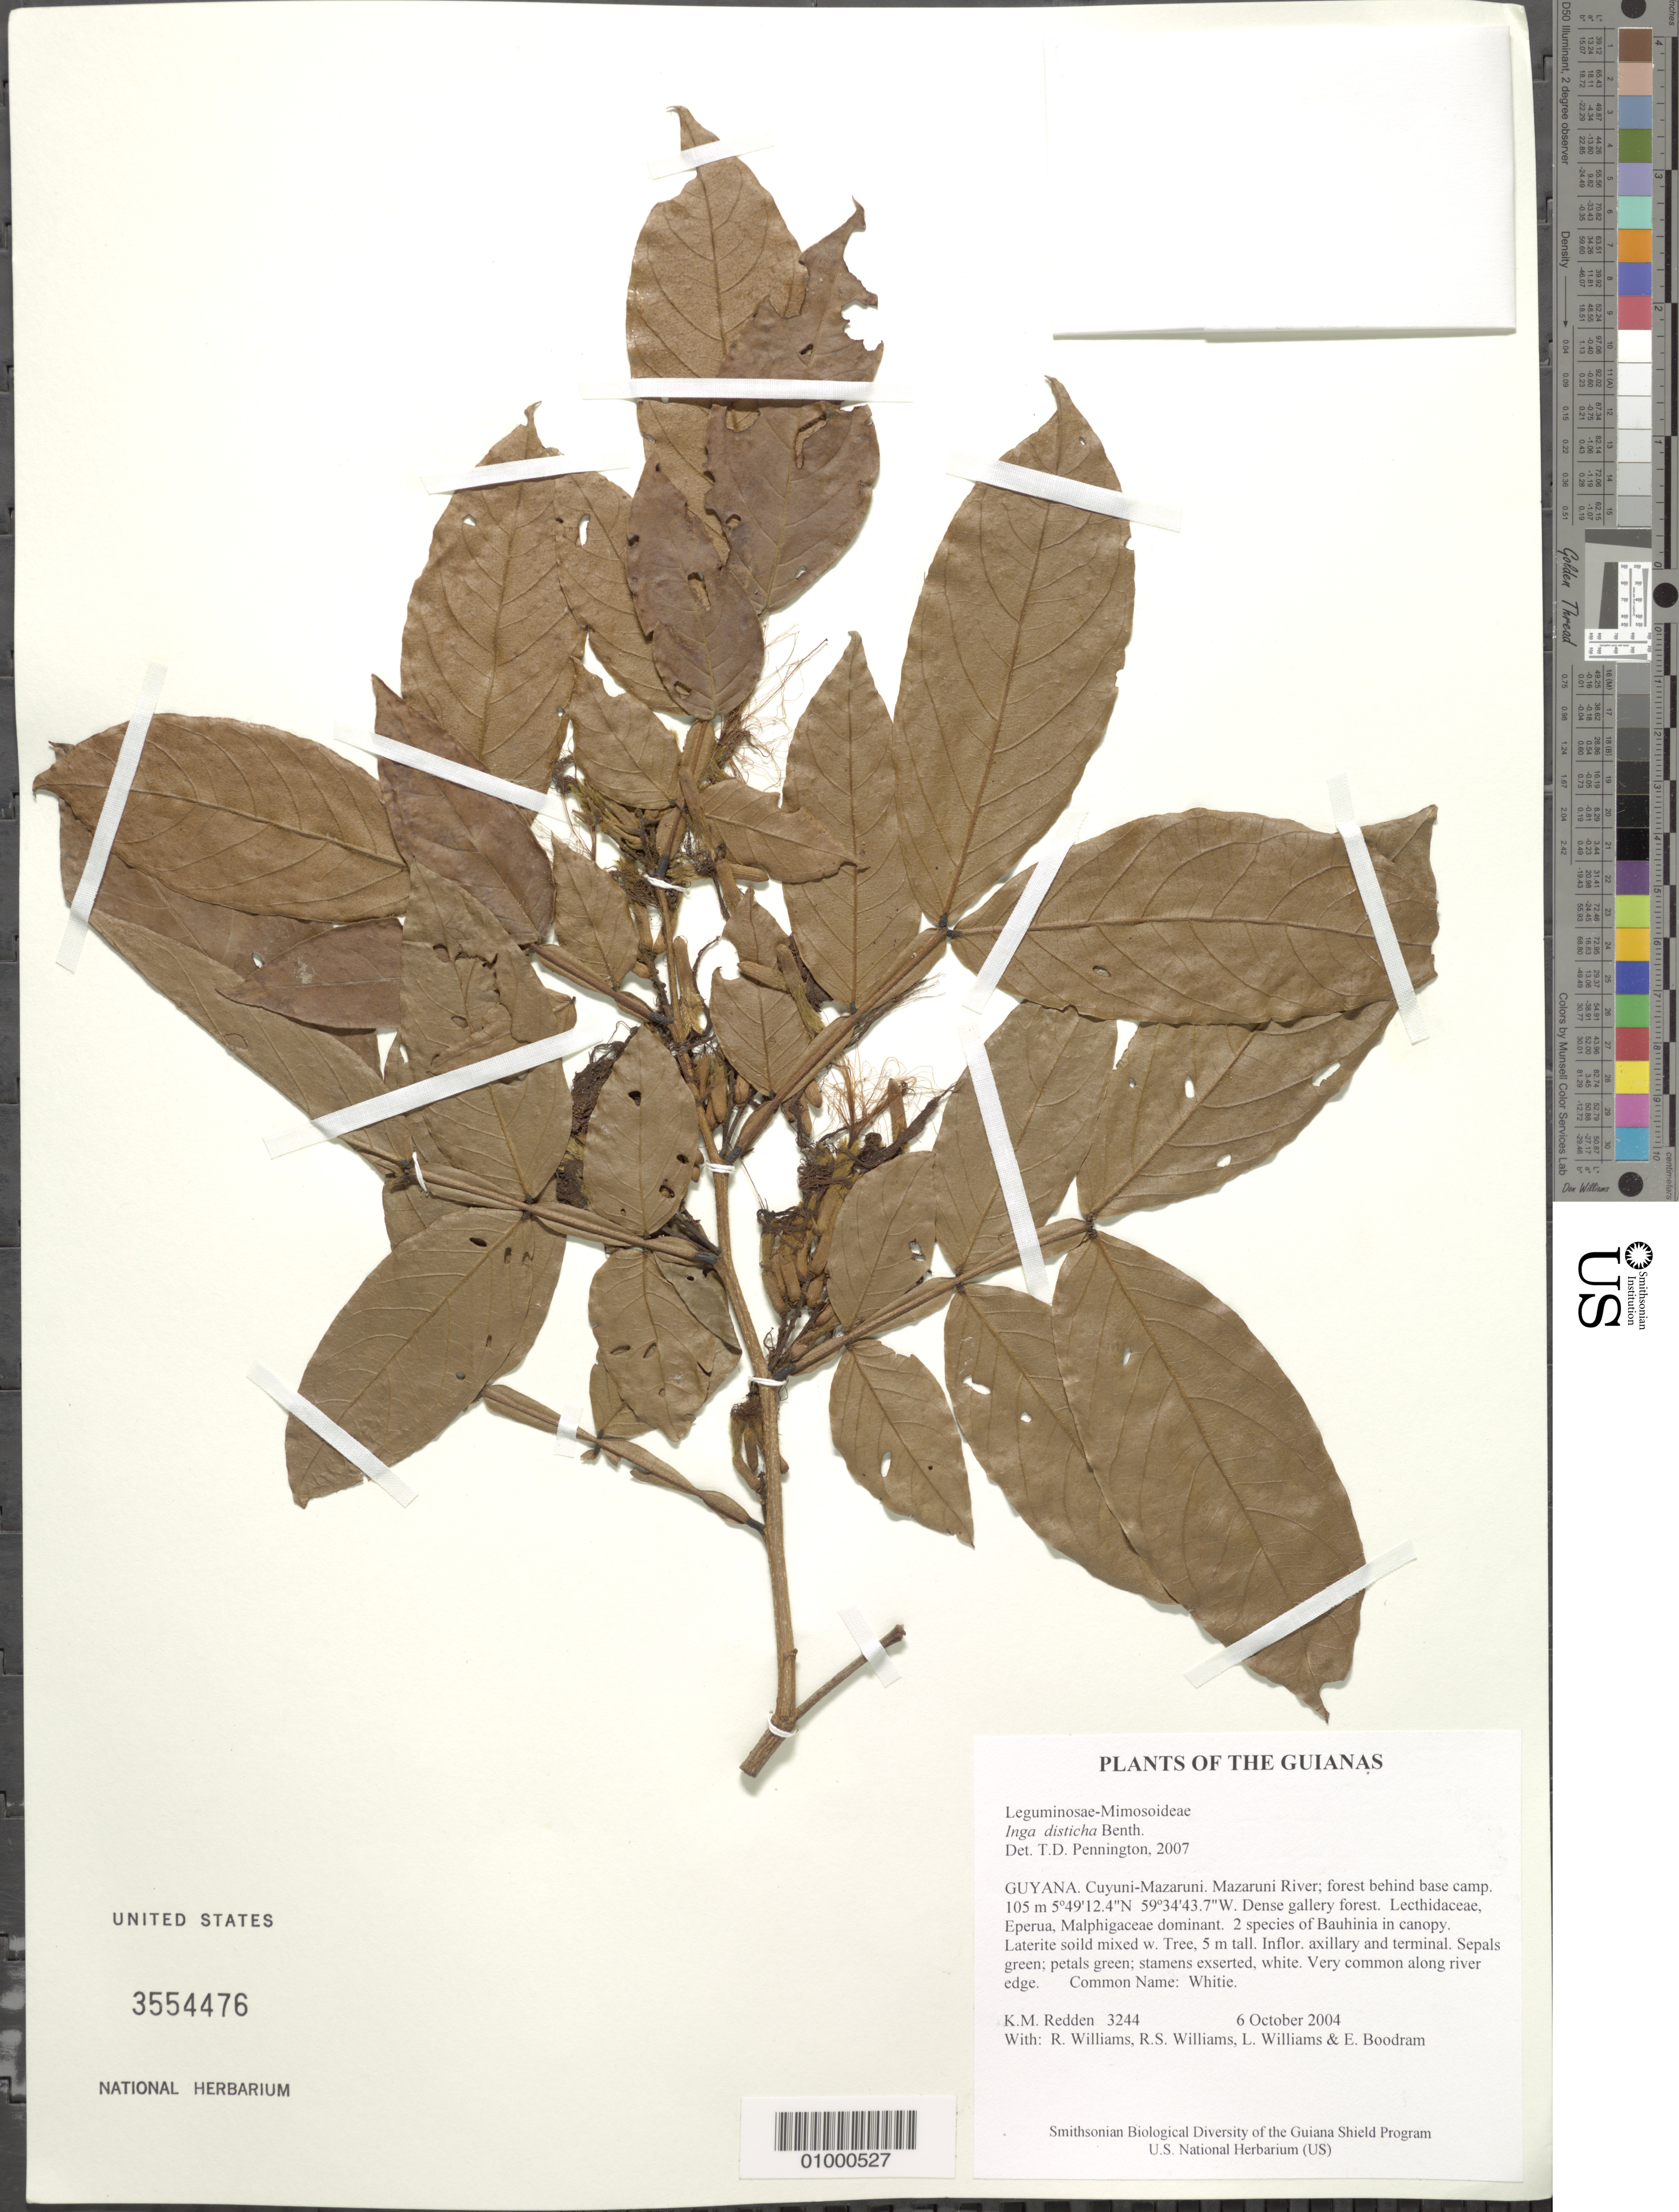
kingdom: Plantae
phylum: Tracheophyta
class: Magnoliopsida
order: Fabales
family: Fabaceae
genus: Inga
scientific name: Inga disticha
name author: Benth.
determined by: Pennington, T. D., (K)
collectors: K. M. Redden, R. Williams, R. S. Williams, L. Williams & E. Boodram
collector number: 3244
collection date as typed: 6 October 2004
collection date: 2004-10-06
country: Guyana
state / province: Cuyuni-Mazaruni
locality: Mazaruni River; forest behind base camp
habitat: Dense gallery forest. Lecthidaceae, Eperua, Malpighiaceae dominant. Two species of Bauhinia in canopy. Laterite mixed soil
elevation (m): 105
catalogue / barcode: US 3554476